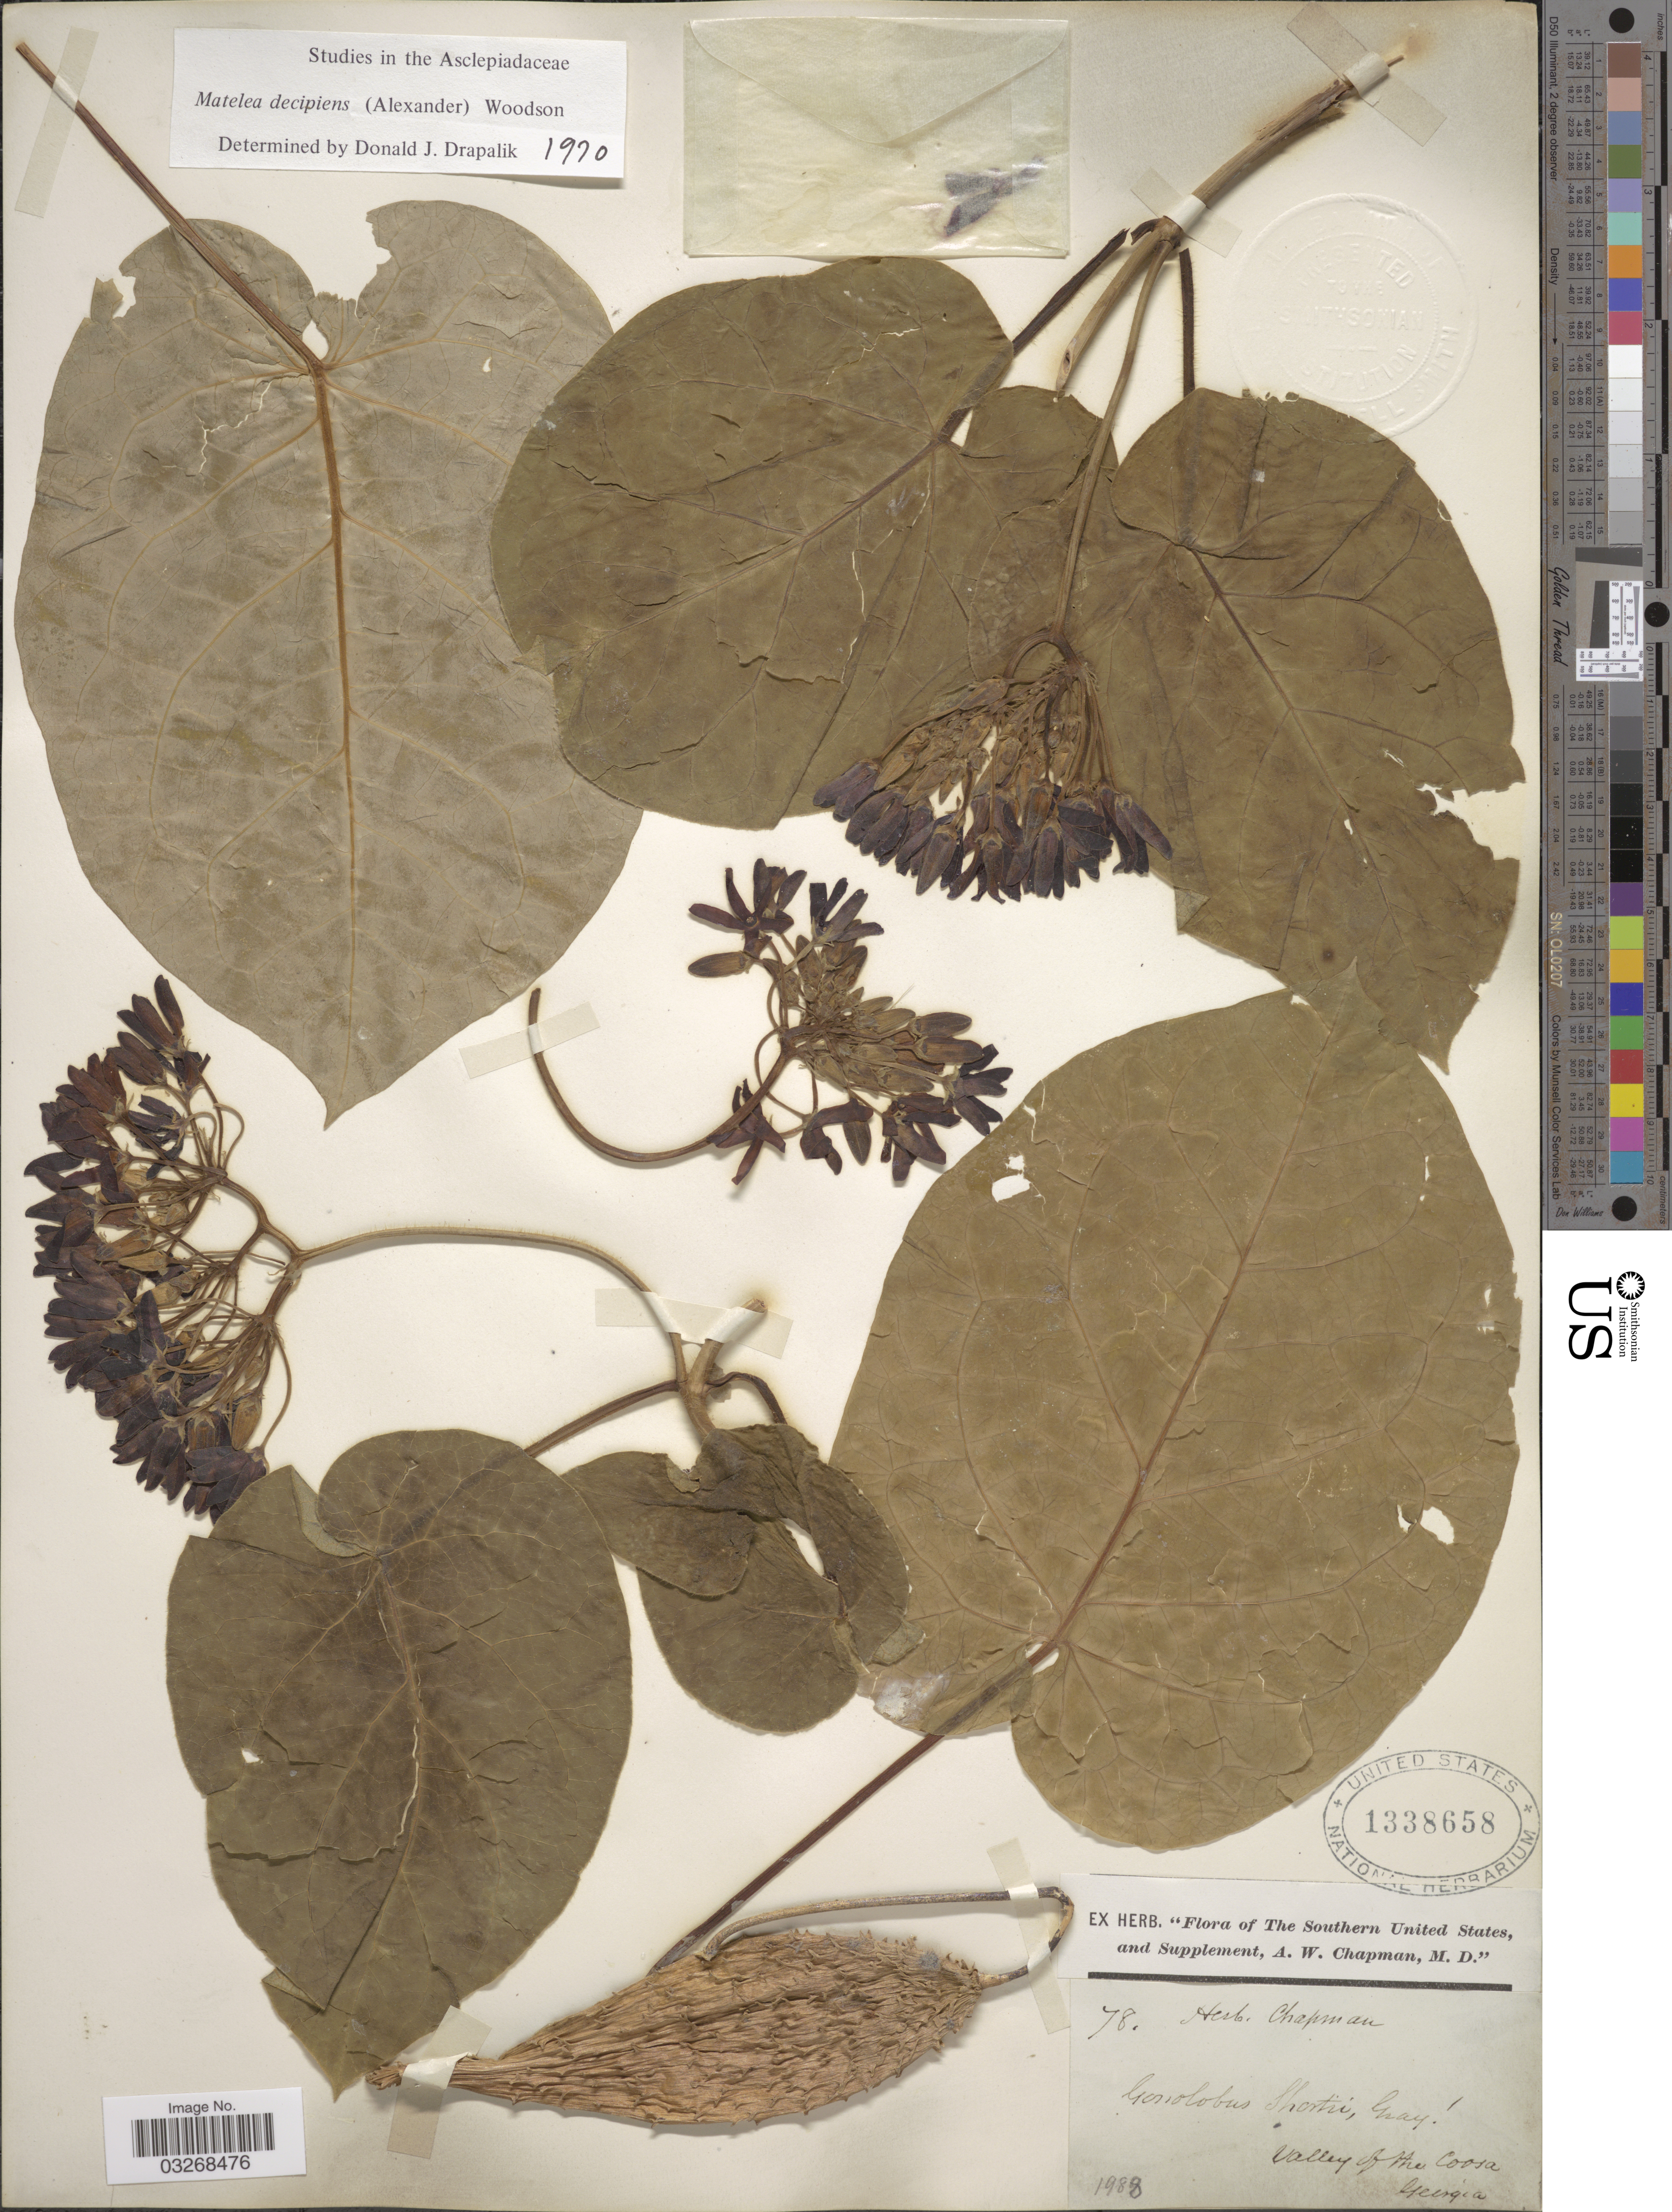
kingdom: Plantae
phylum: Tracheophyta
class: Magnoliopsida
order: Gentianales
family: Apocynaceae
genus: Matelea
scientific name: Matelea decipiens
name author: (Alexander) Woodson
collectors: ex herb. A.W. Chapman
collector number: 78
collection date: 1988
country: United States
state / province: Georgia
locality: Valley of the Coosa.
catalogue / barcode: US 1338658